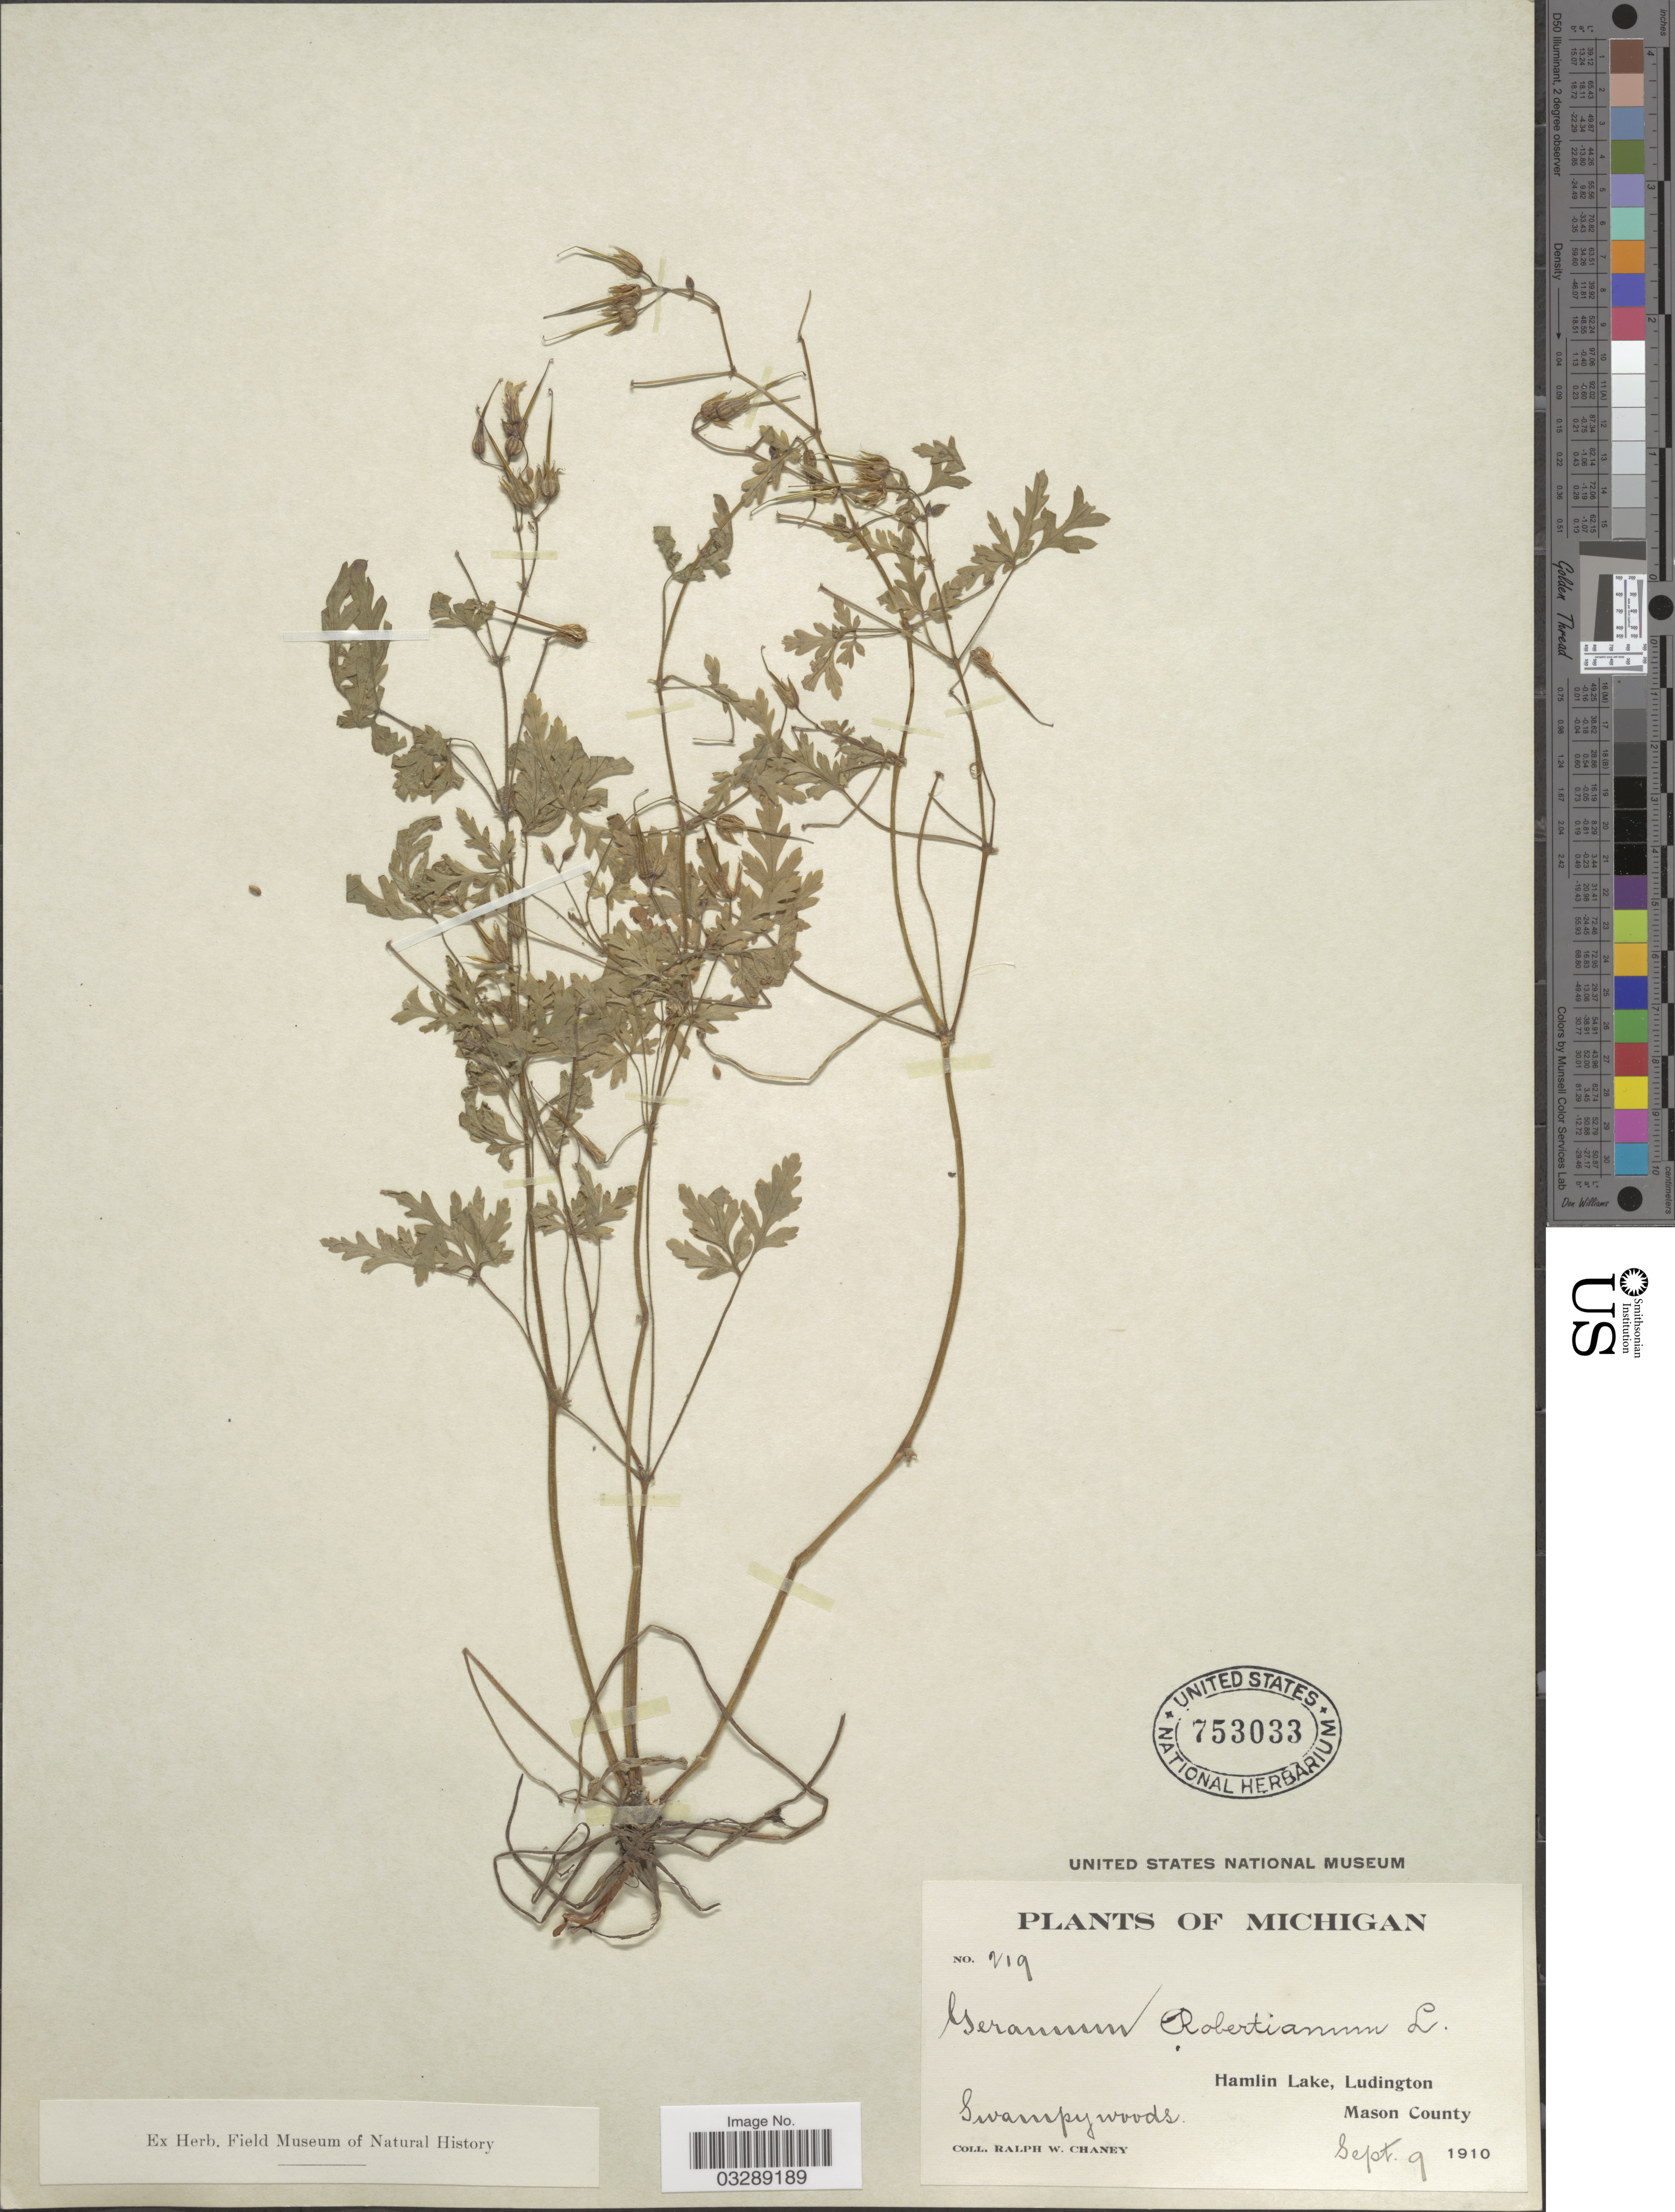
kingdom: Plantae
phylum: Tracheophyta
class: Magnoliopsida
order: Geraniales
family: Geraniaceae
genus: Geranium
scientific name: Geranium robertianum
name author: L.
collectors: R. Chaney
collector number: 219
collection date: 1910-09-09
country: United States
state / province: Michigan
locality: Hamlin Lake, Ludington. Mason County.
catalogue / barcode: US 753033